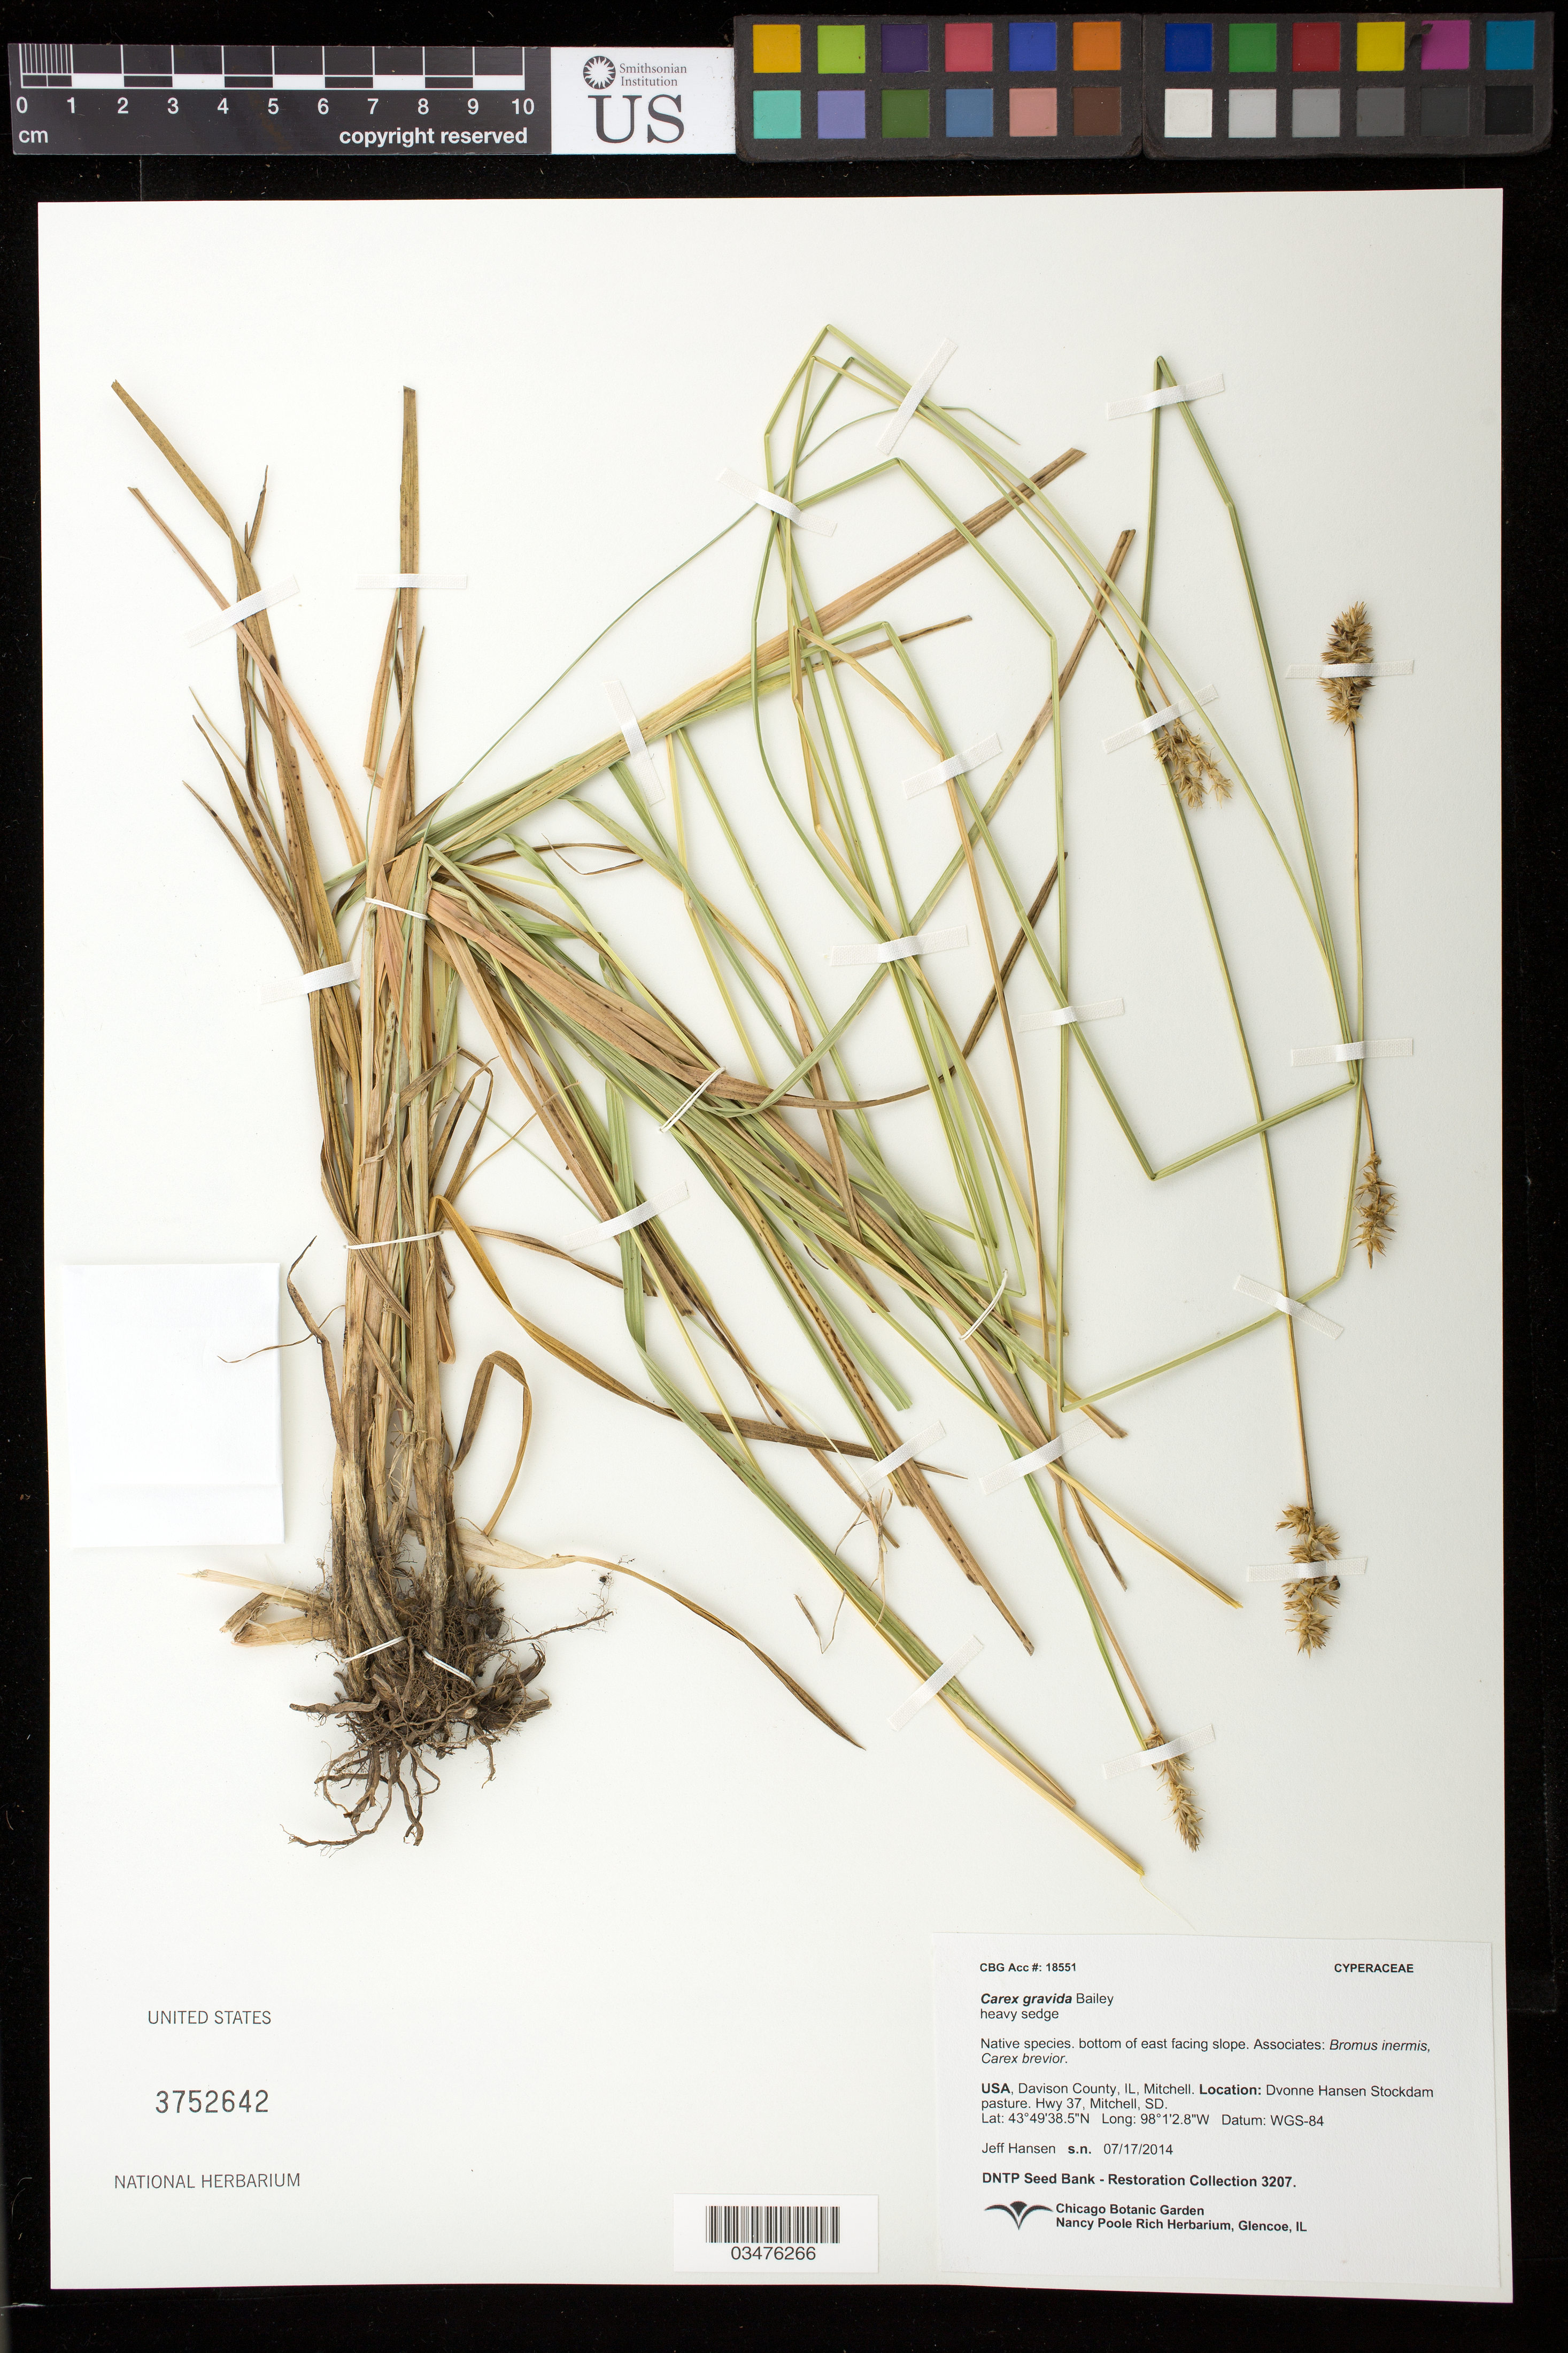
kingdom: Plantae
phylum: Tracheophyta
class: Liliopsida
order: Poales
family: Cyperaceae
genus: Carex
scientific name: Carex gravida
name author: L.H. Bailey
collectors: J. Hansen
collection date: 2014-07-17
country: United States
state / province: South Dakota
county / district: Davison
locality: Mitchell. Dvonne Hansen Stockdam pasture. Hwy 37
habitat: Bottom of east facing slope. With Bromus inermis, Carex brevior.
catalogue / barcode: US 3752642